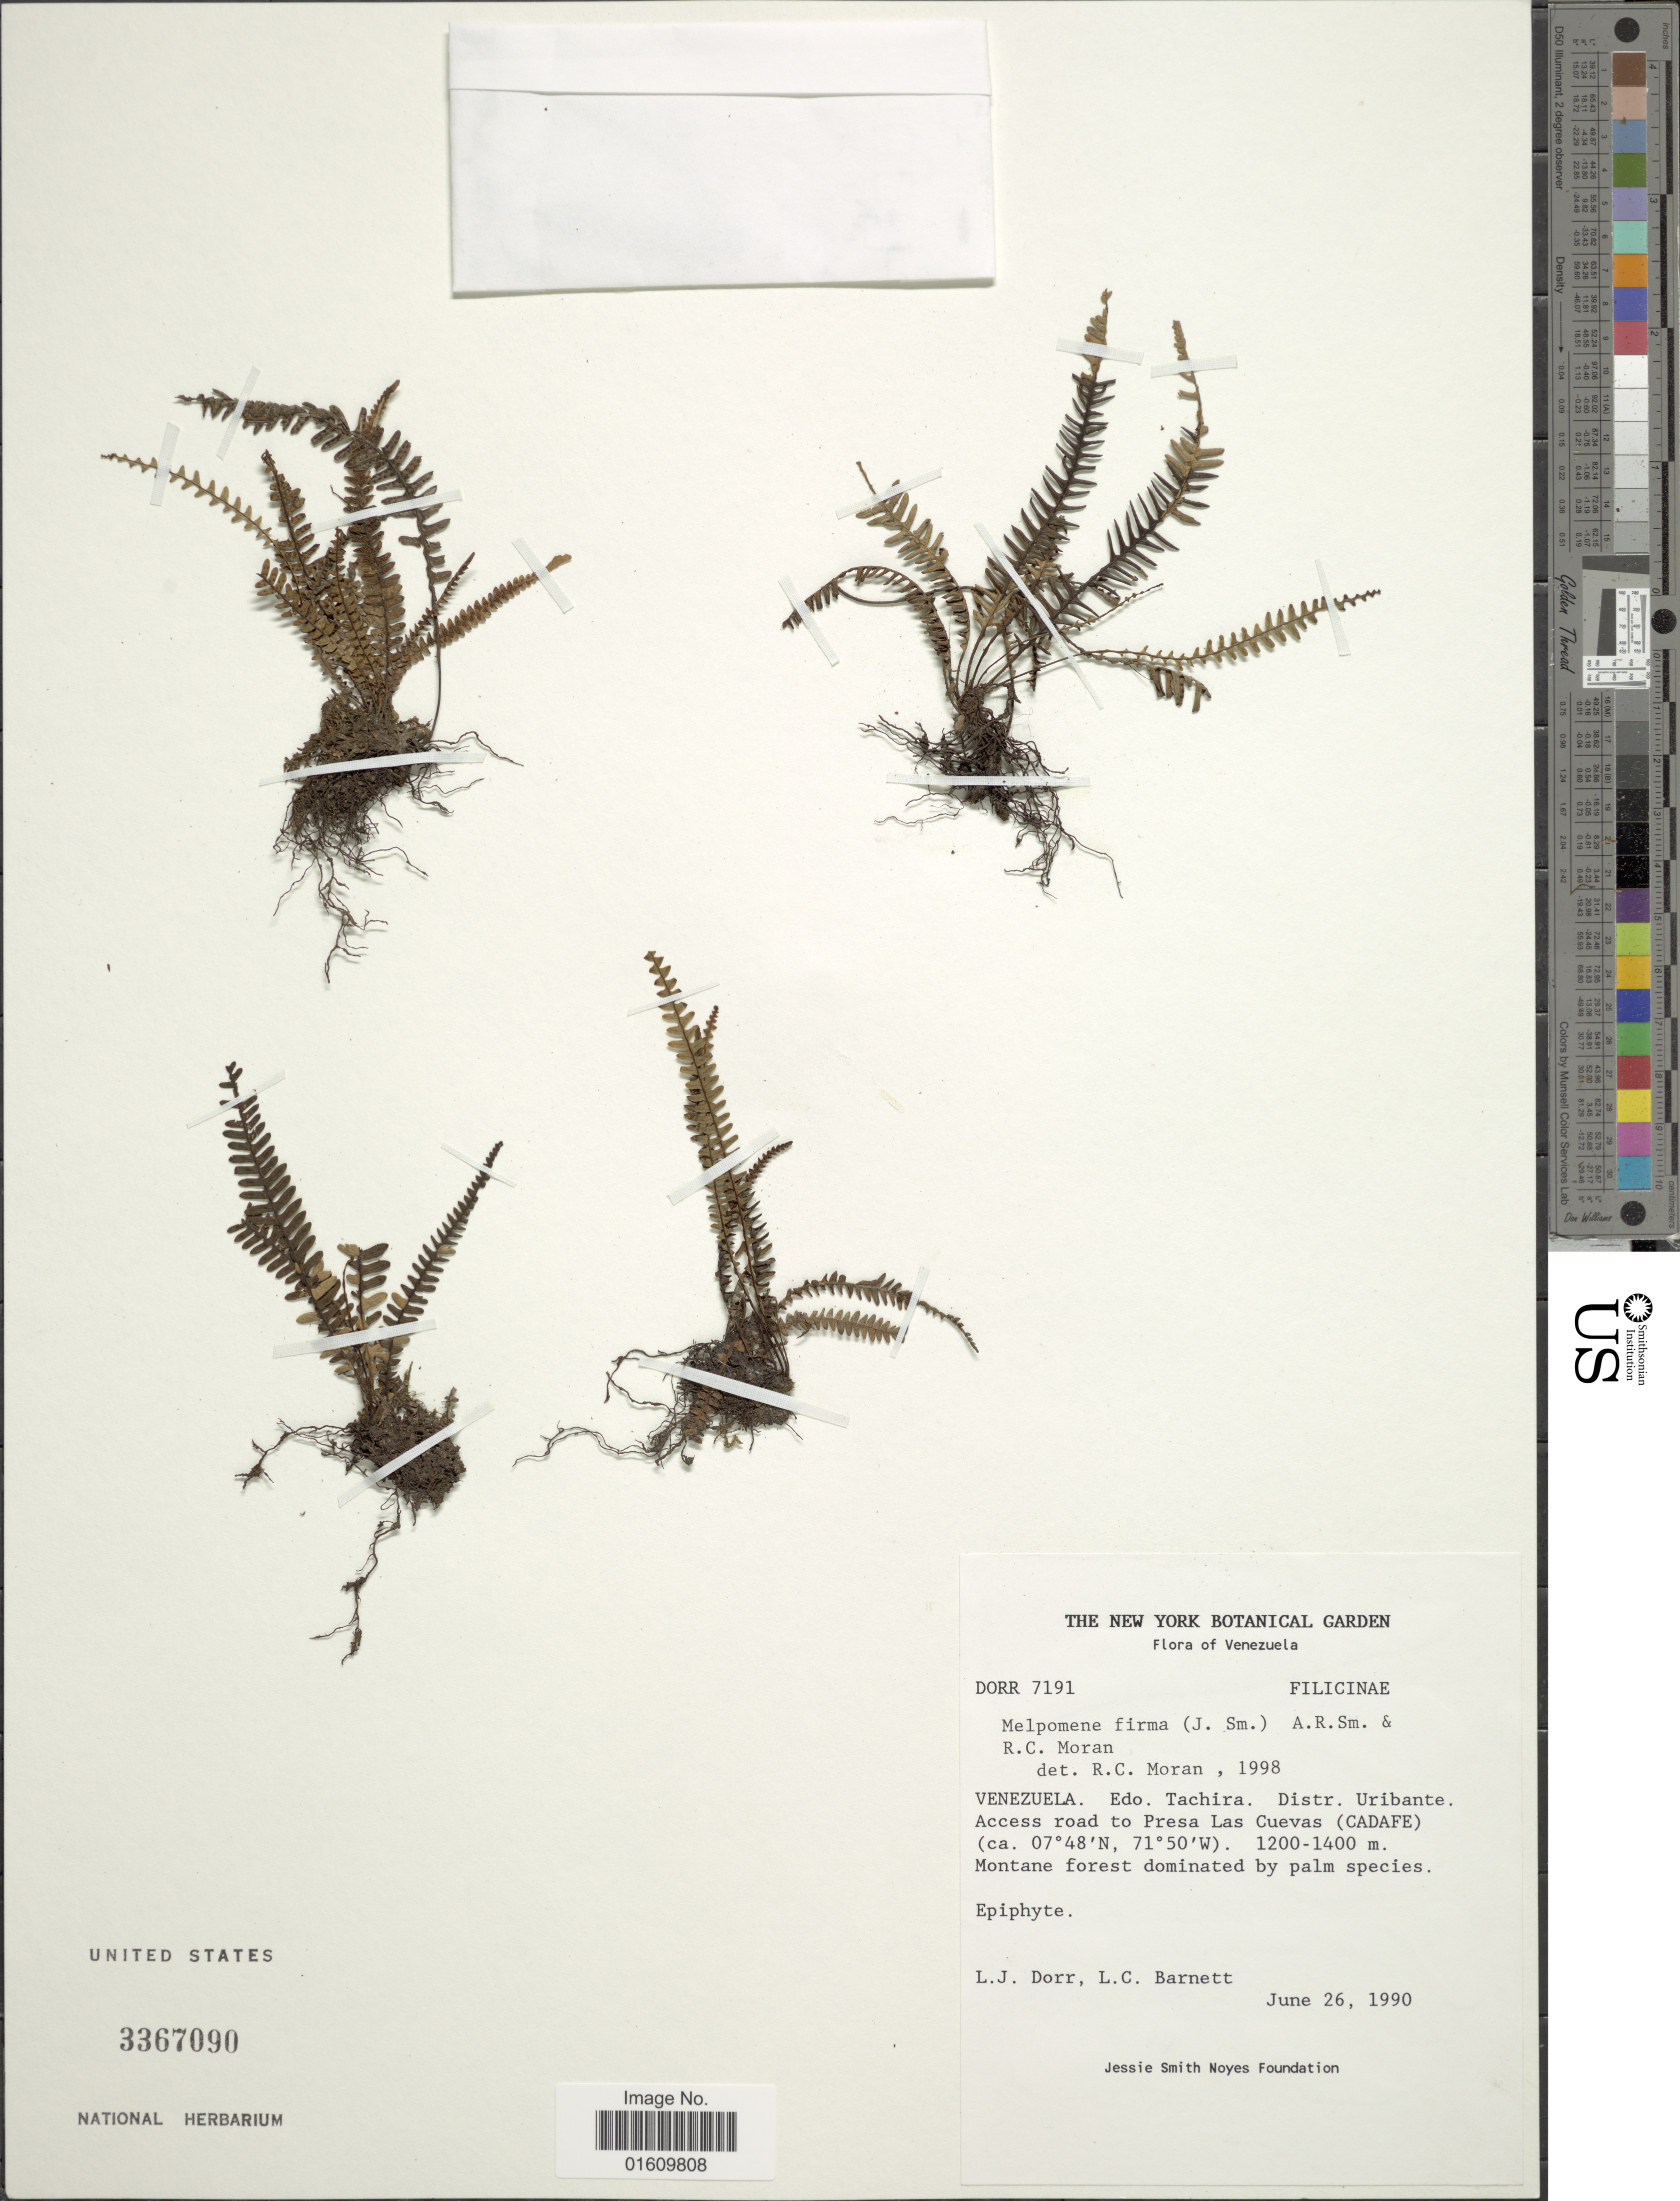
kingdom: Plantae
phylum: Tracheophyta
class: Polypodiopsida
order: Polypodiales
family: Polypodiaceae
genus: Melpomene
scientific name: Melpomene firma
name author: (J. Sm.) A.R. Sm. & R.C. Moran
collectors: L. J. Dorr & L. C. Barnett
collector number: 7191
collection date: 1990-06-26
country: Venezuela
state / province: Táchira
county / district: Uribante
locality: Acces road to Presa La Cuevas (CADAFE).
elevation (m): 1200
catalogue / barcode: US 3367090